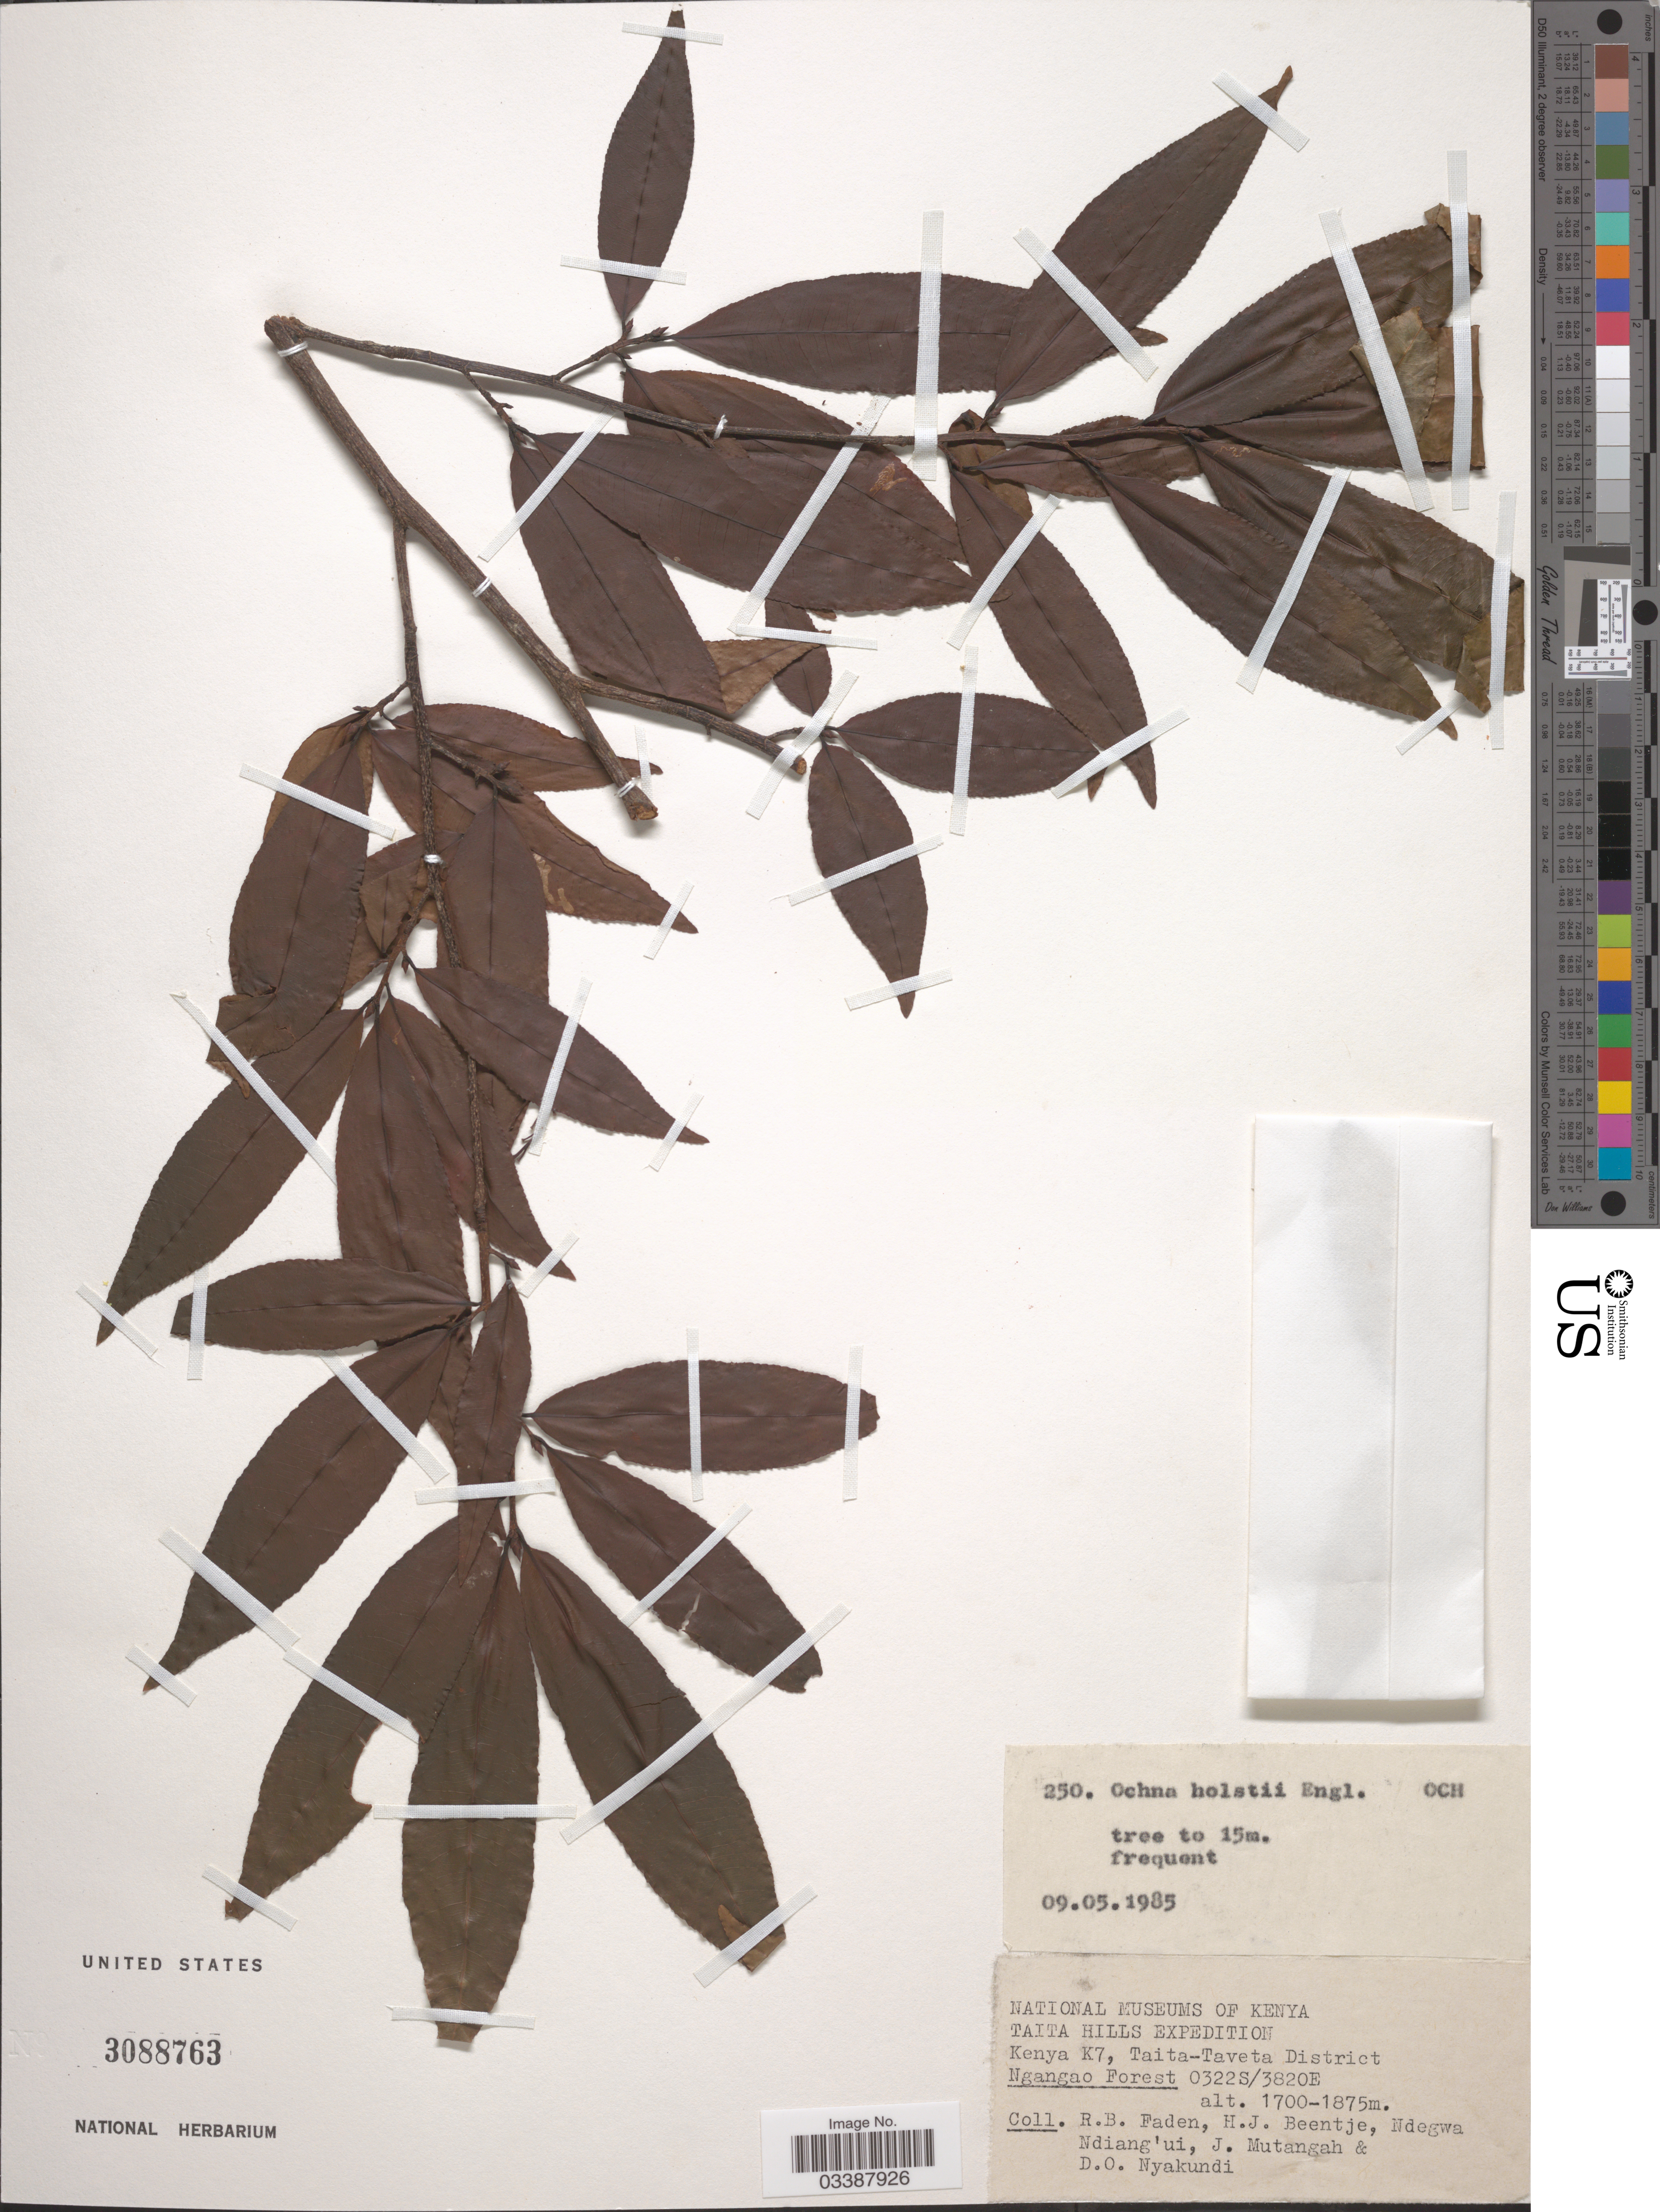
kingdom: Plantae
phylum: Tracheophyta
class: Magnoliopsida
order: Malpighiales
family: Ochnaceae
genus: Ochna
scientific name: Ochna holstii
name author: Engl.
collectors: R. B. Faden, H. J. Beentje, Ndegwa Ndiang'ui, J. Mutangah & D. Nyakundi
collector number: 250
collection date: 1985-05-09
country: Kenya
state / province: Taita Taveta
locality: Taita Hills. K7, Taita-Taveta District. Ngangao Forest.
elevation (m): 1700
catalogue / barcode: US 3088763